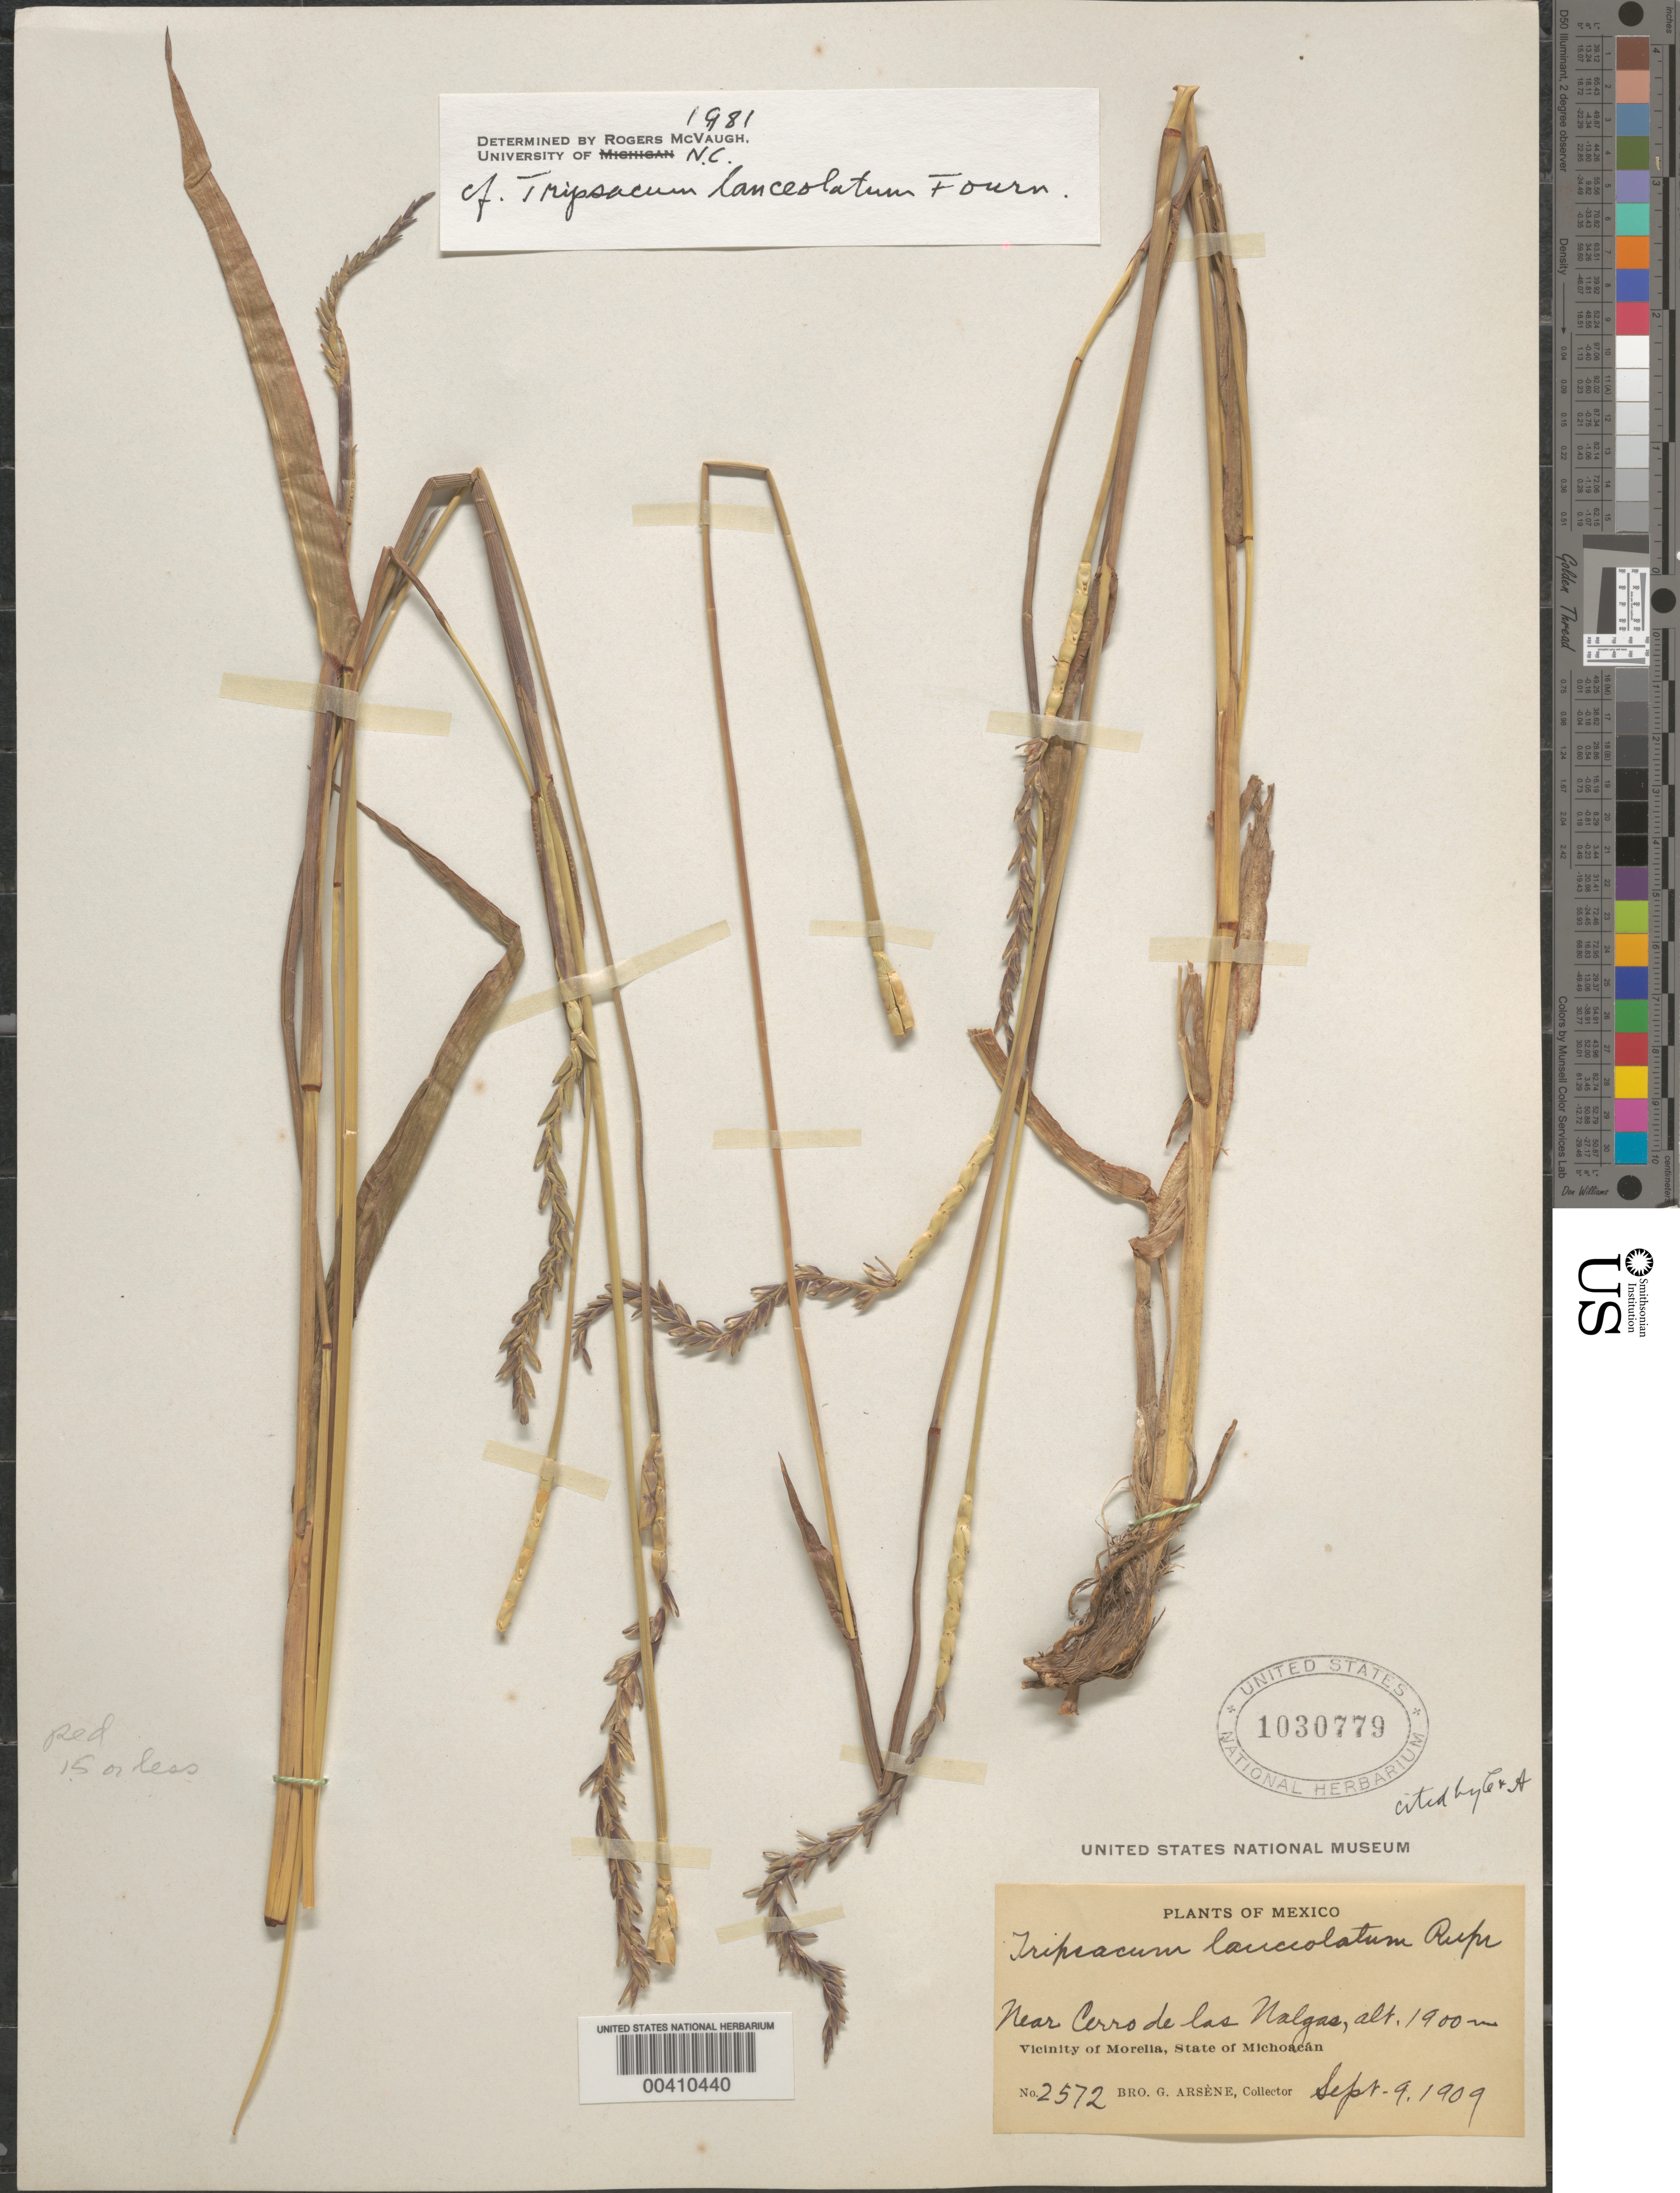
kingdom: Plantae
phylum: Tracheophyta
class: Liliopsida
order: Poales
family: Poaceae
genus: Tripsacum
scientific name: Tripsacum lanceolatum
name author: Rupr. ex E. Fourn.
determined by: McVaugh, R.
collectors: Bro. G. Arsène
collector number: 2572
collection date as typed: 9 Sep 1909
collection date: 1909-09-09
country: Mexico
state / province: Michoacán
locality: Near Cerro de las Nalgas, vicinity of Morelia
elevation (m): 1900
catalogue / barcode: US 1030779